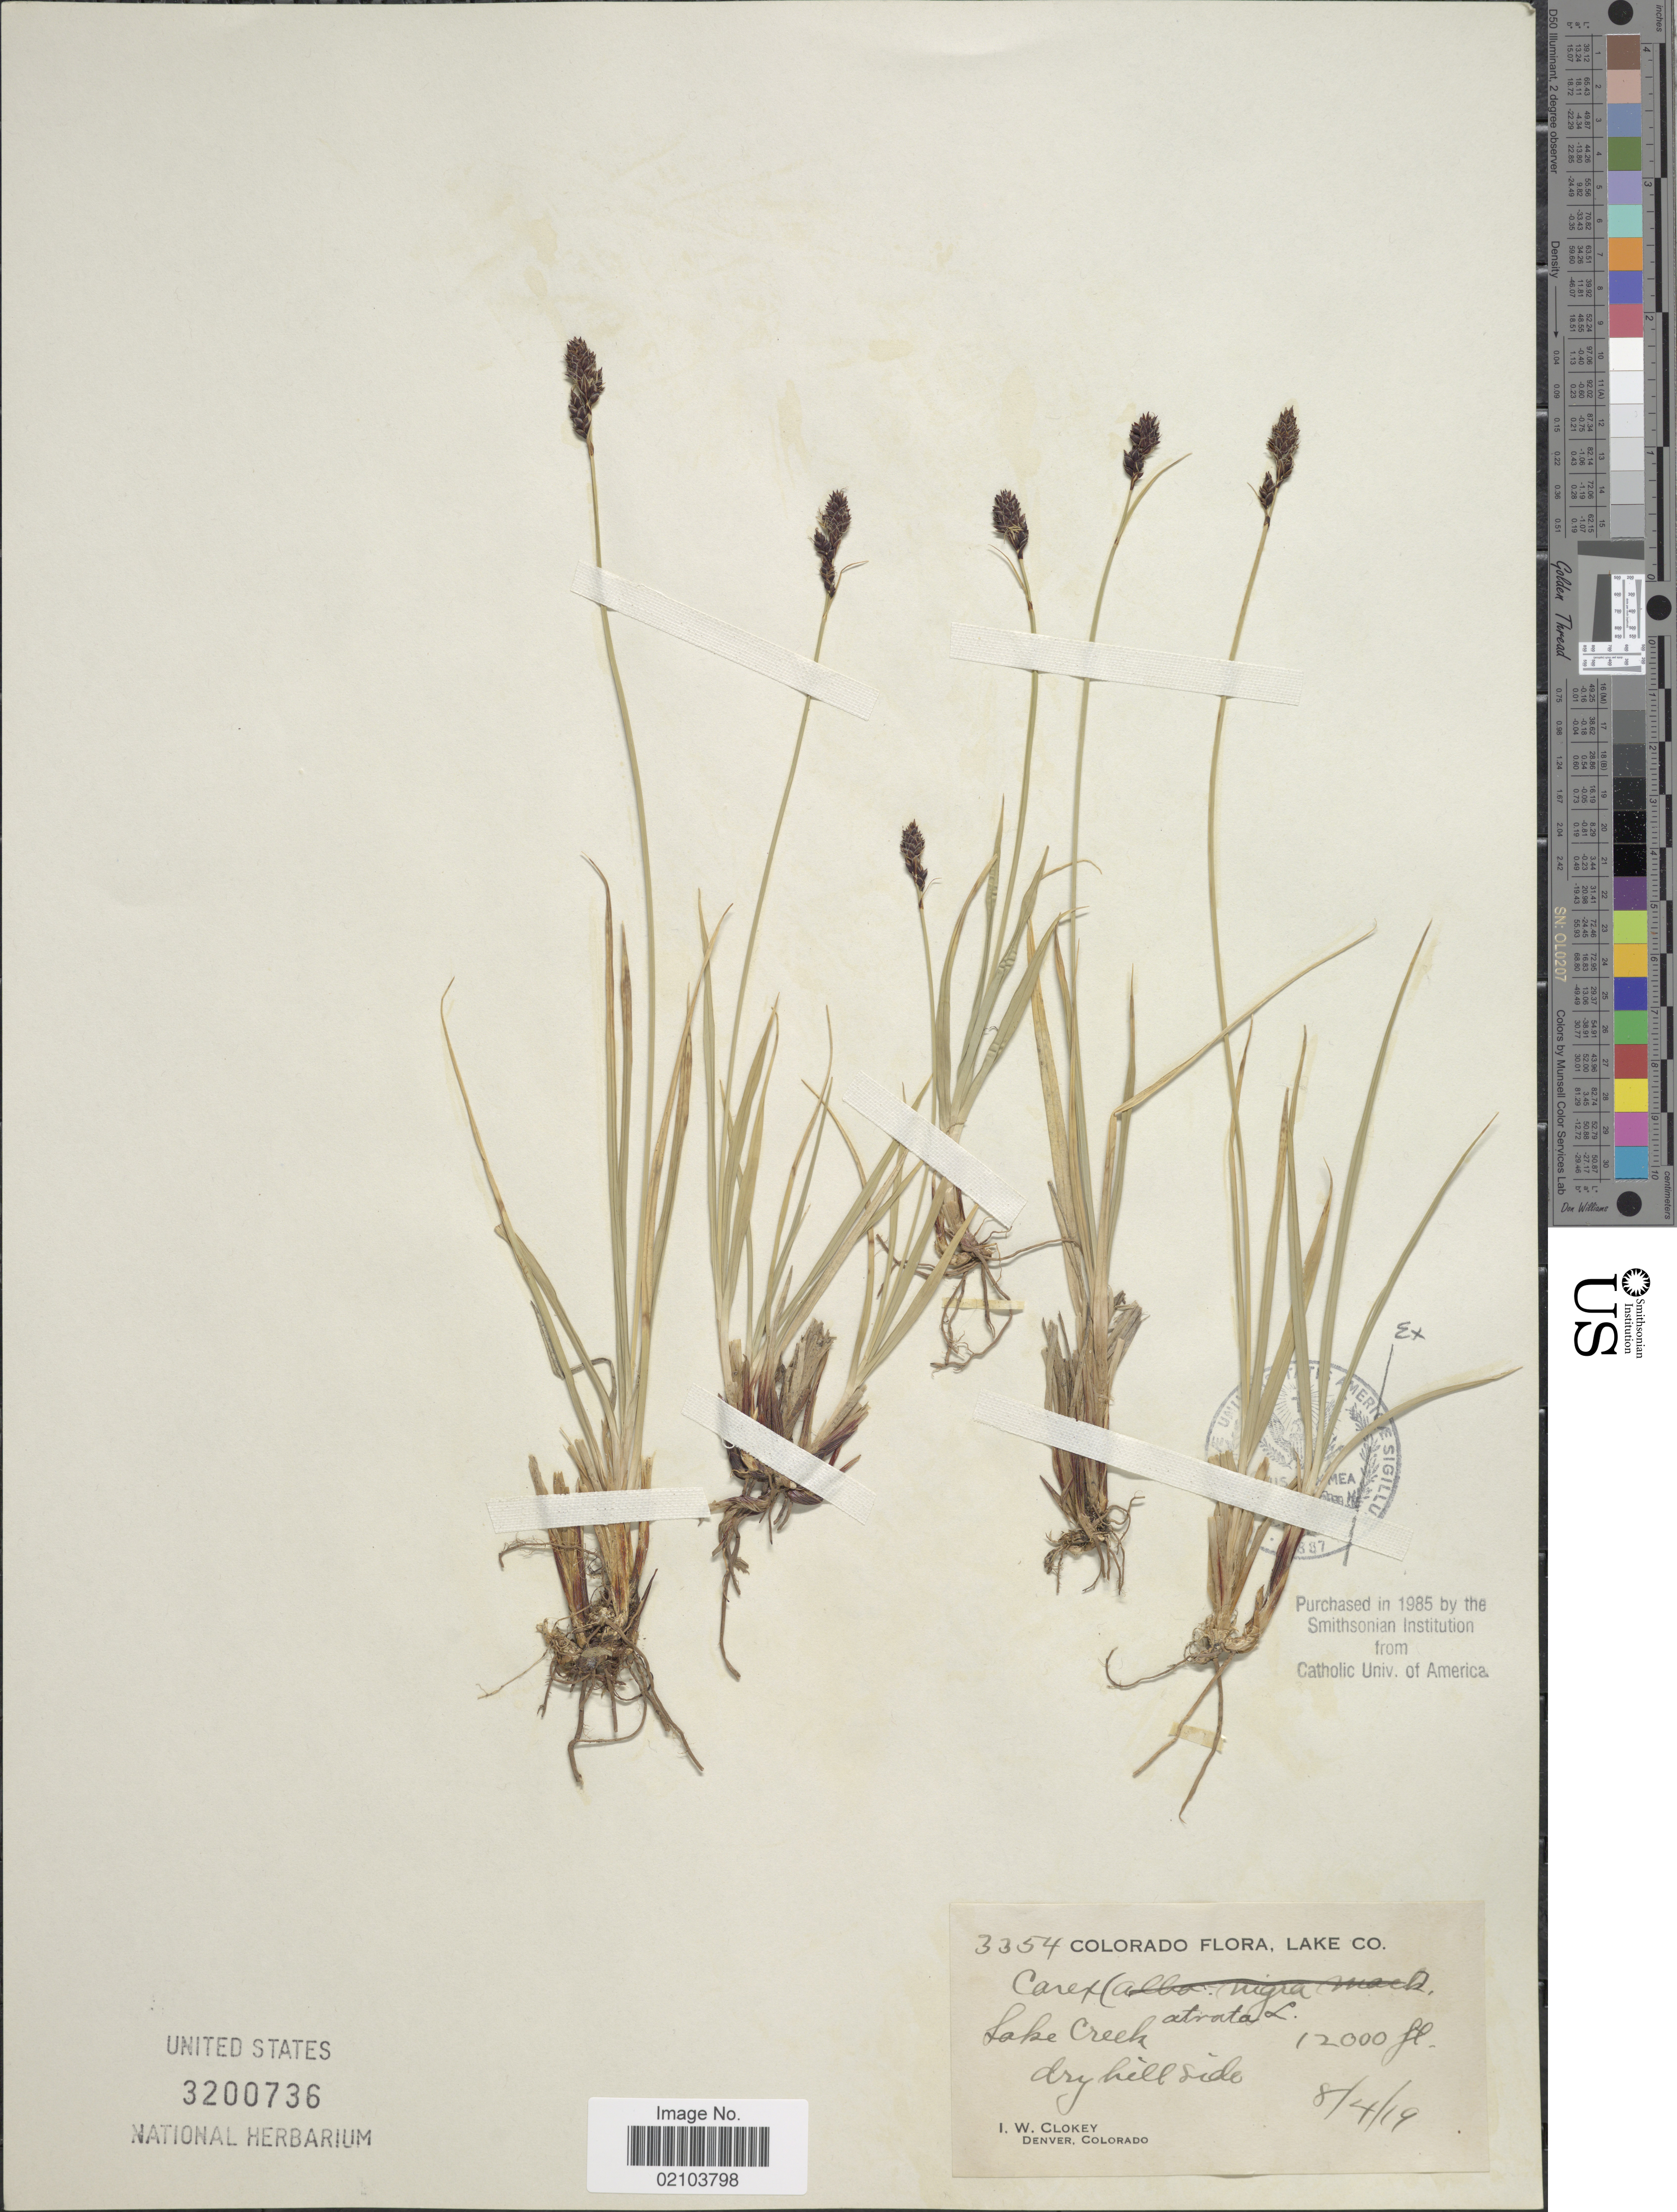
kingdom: Plantae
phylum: Tracheophyta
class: Liliopsida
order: Poales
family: Cyperaceae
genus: Carex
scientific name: Carex atrata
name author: L.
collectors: I. W. Clokey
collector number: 3354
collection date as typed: Transcribed d/m/y: 4/8/19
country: United States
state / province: Colorado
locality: Lake Co. Lake Creek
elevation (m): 3658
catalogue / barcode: US 3200736